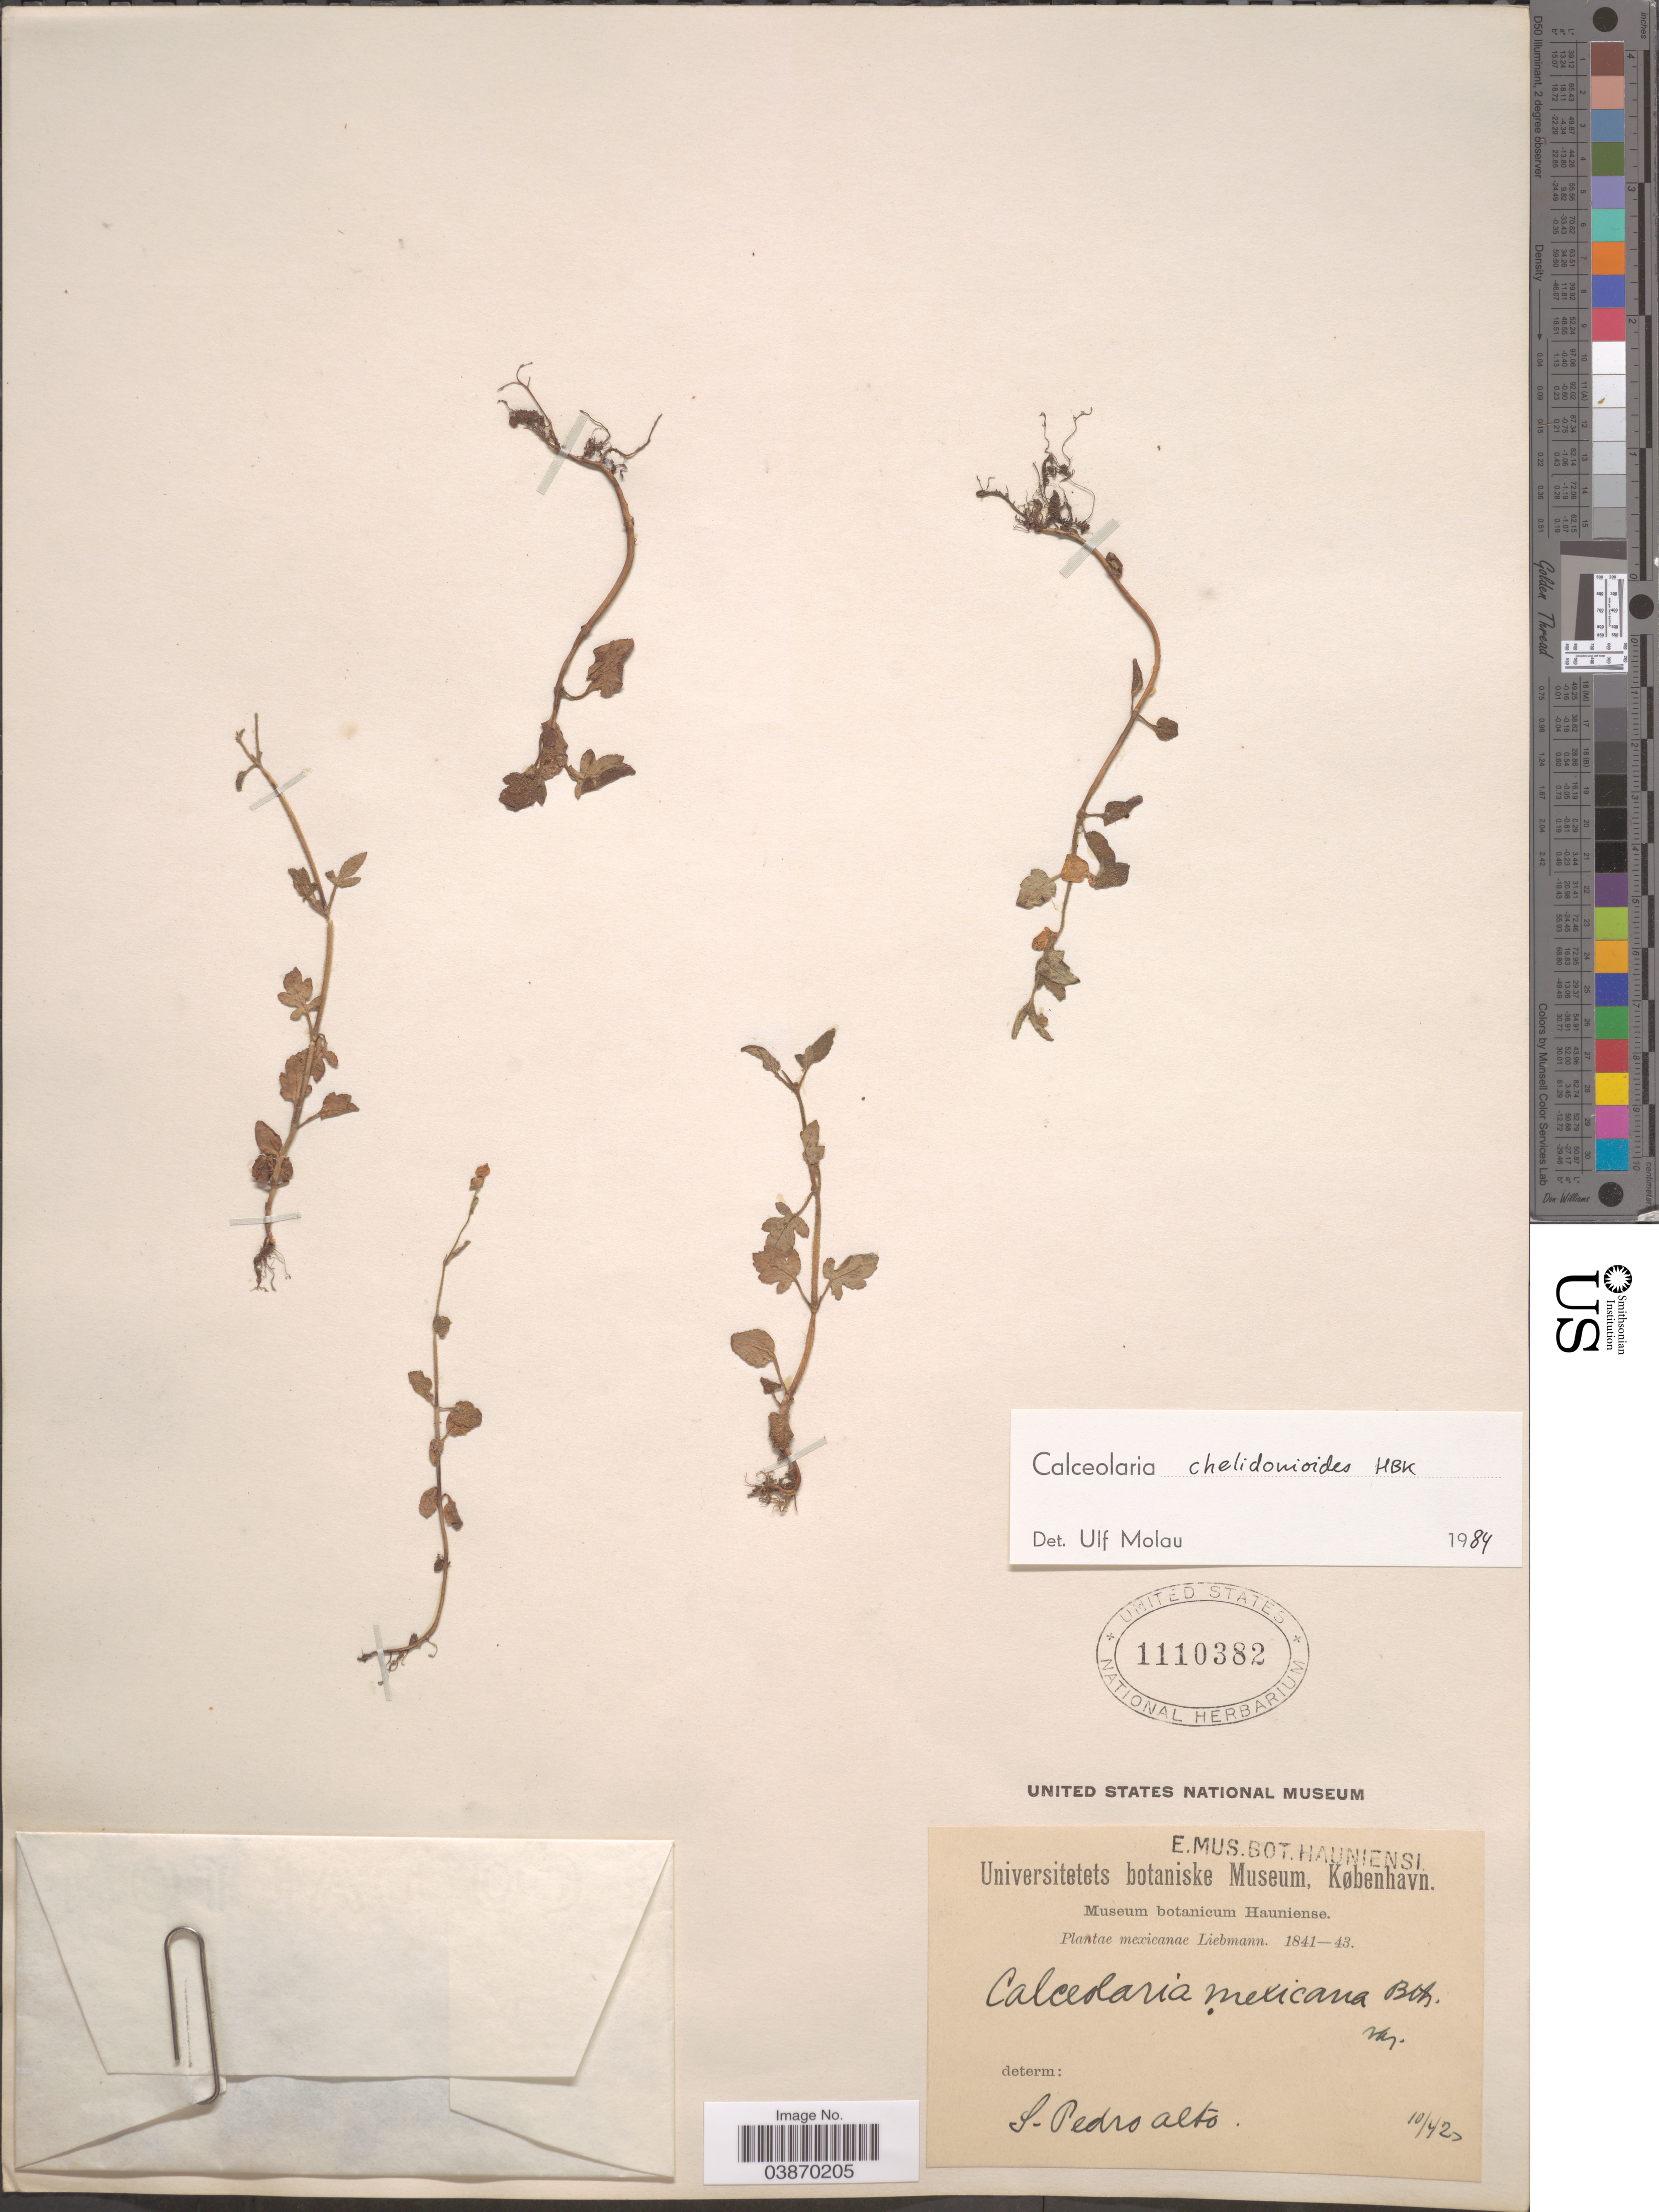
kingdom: Plantae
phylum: Tracheophyta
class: Magnoliopsida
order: Lamiales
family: Calceolariaceae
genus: Calceolaria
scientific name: Calceolaria chelidonioides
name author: Kunth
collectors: Liebmann, --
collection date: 1842-10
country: Mexico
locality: S. Pedro alto.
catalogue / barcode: US 1110382